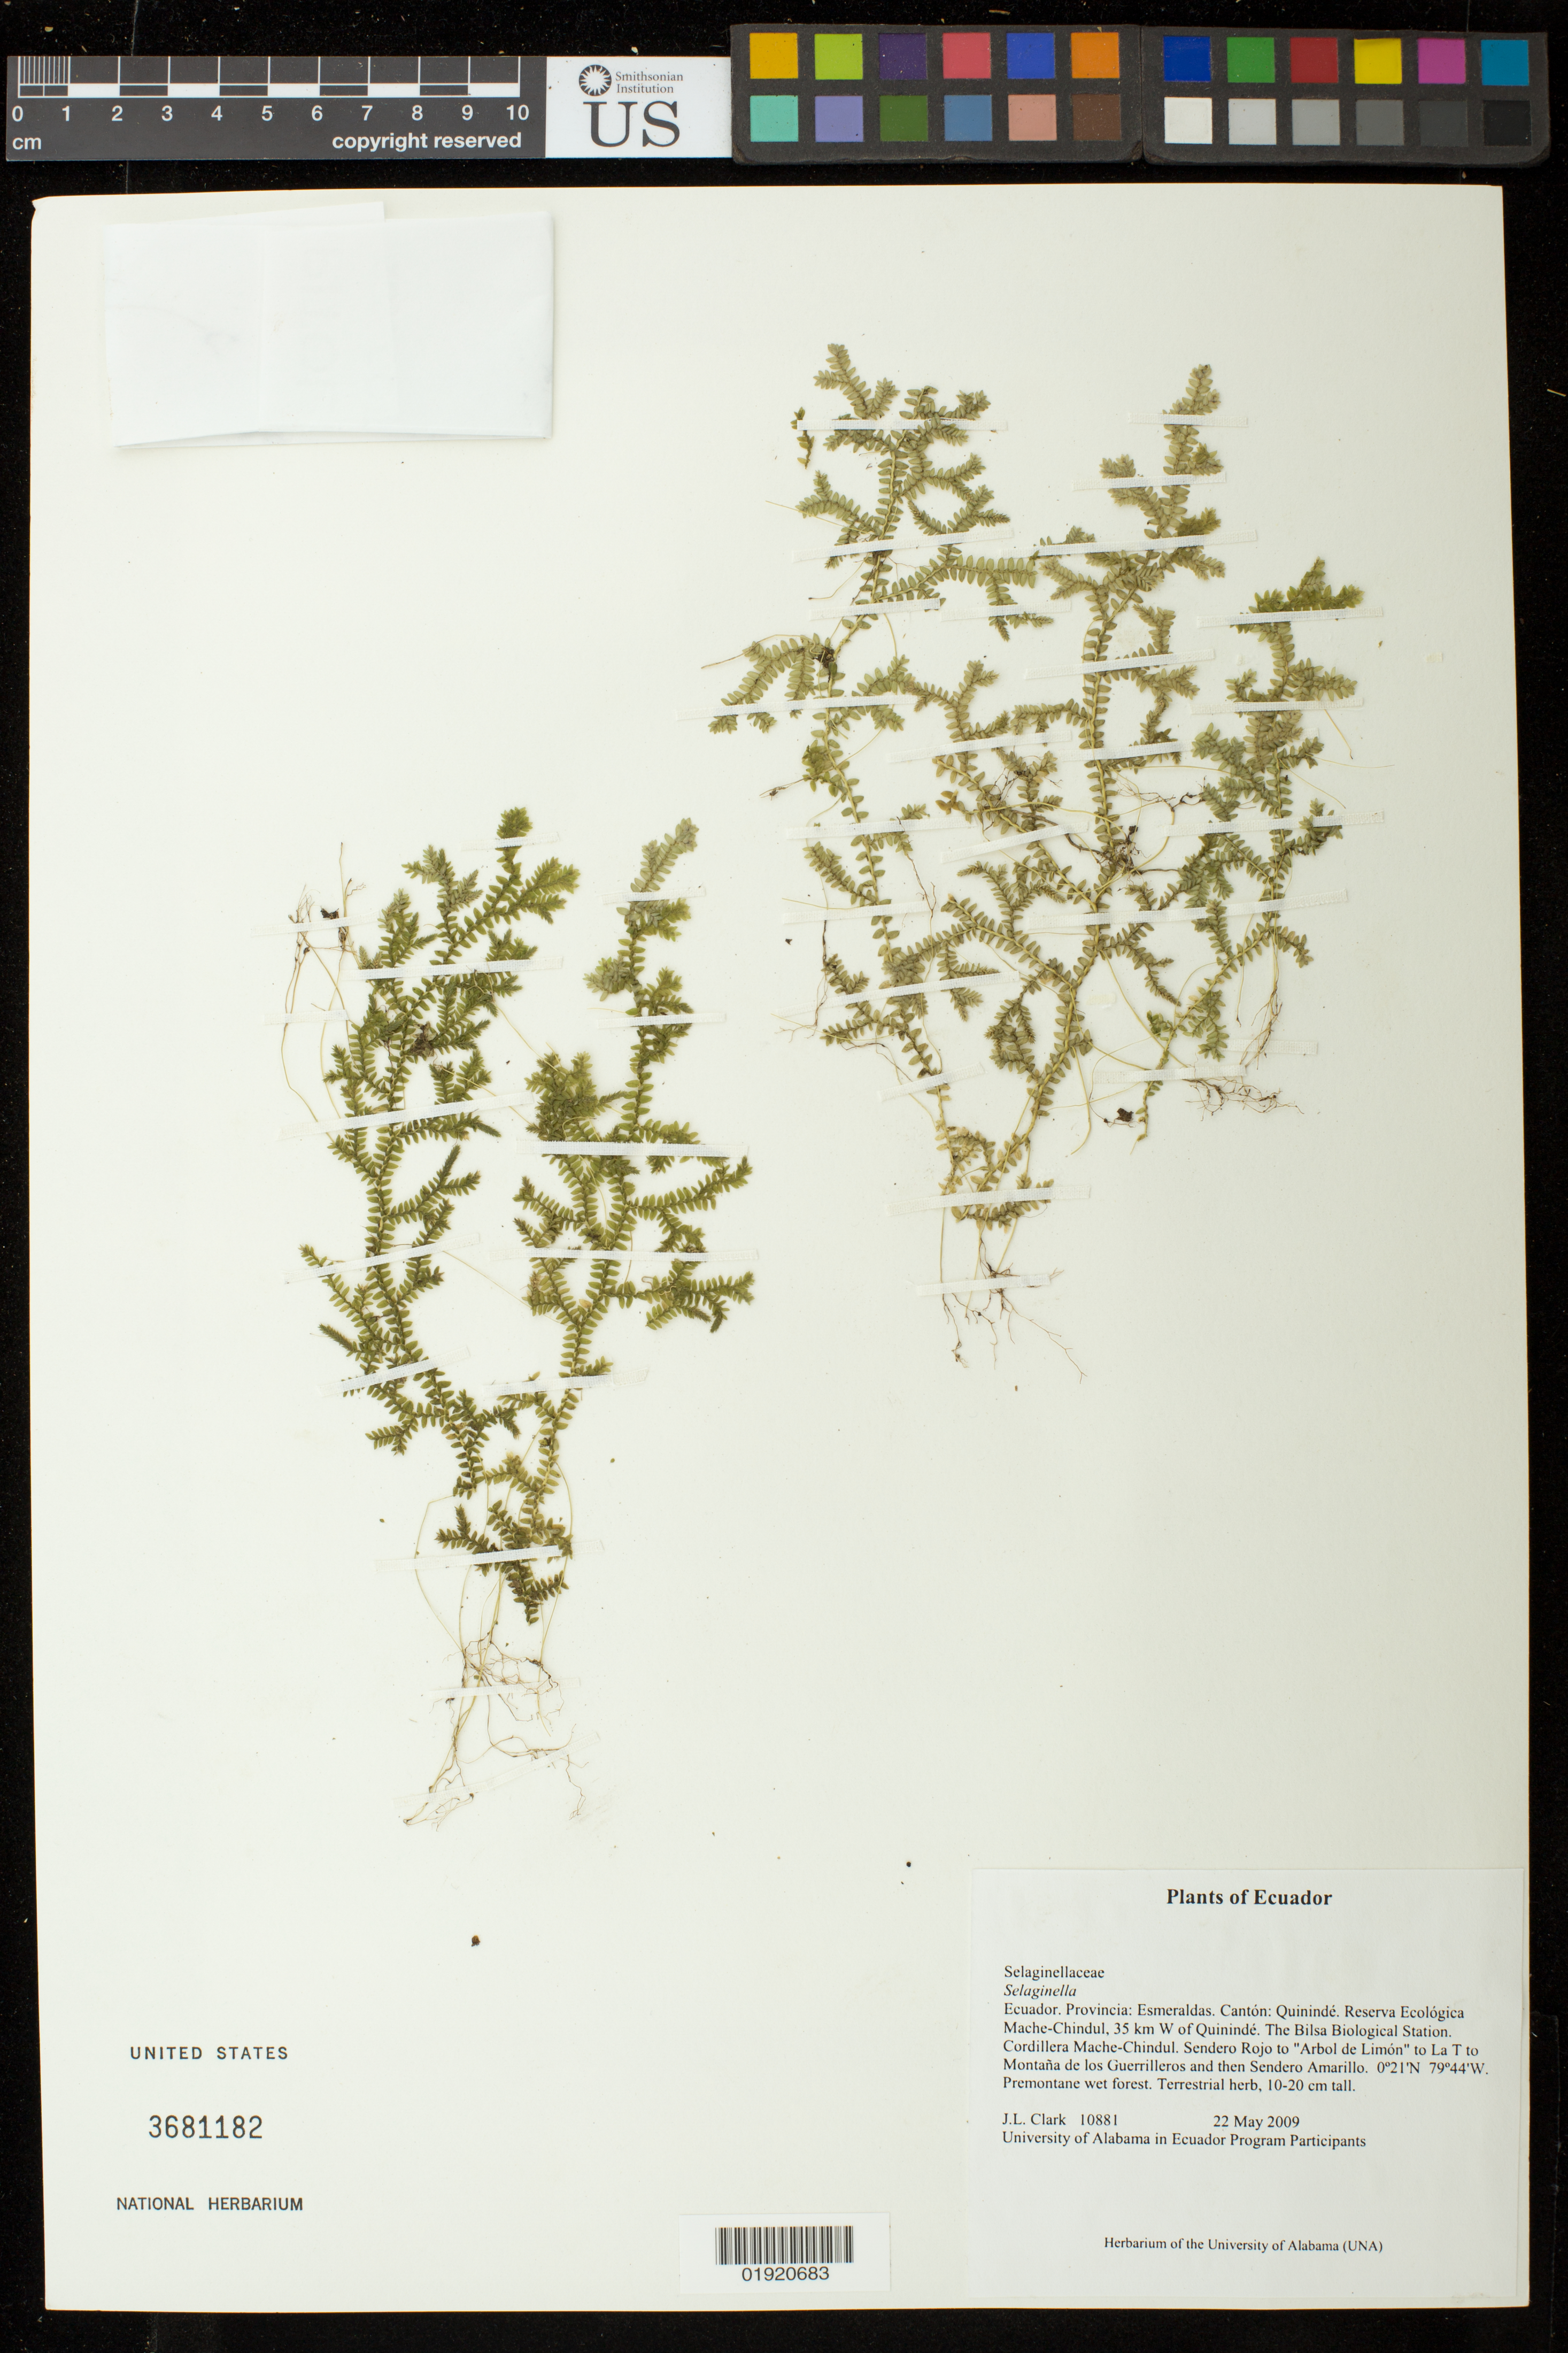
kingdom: Plantae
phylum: Tracheophyta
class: Lycopodiopsida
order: Selaginellales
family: Selaginellaceae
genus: Selaginella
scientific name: Selaginella flexuosa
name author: Spring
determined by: Valdespino, I. A., (PMA), Universidad de Panama (PANAMA)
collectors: J. L. Clark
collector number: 10881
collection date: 2009-05-22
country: Ecuador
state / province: Esmeraldas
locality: Ecuador. Provincia: Esmeraldas. Canton: Quininde, Reserva Ecologica Mache-Chindul, 35 km W of Quininde. The Bilsa Biological Station. Cordillera Mache-Chindul. Sendero Rojo to "Arbol de Limon" to La T to Montana de los Guerrilleros and then Sendero Amarillo.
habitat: Premontane wet forest.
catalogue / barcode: US 3681182